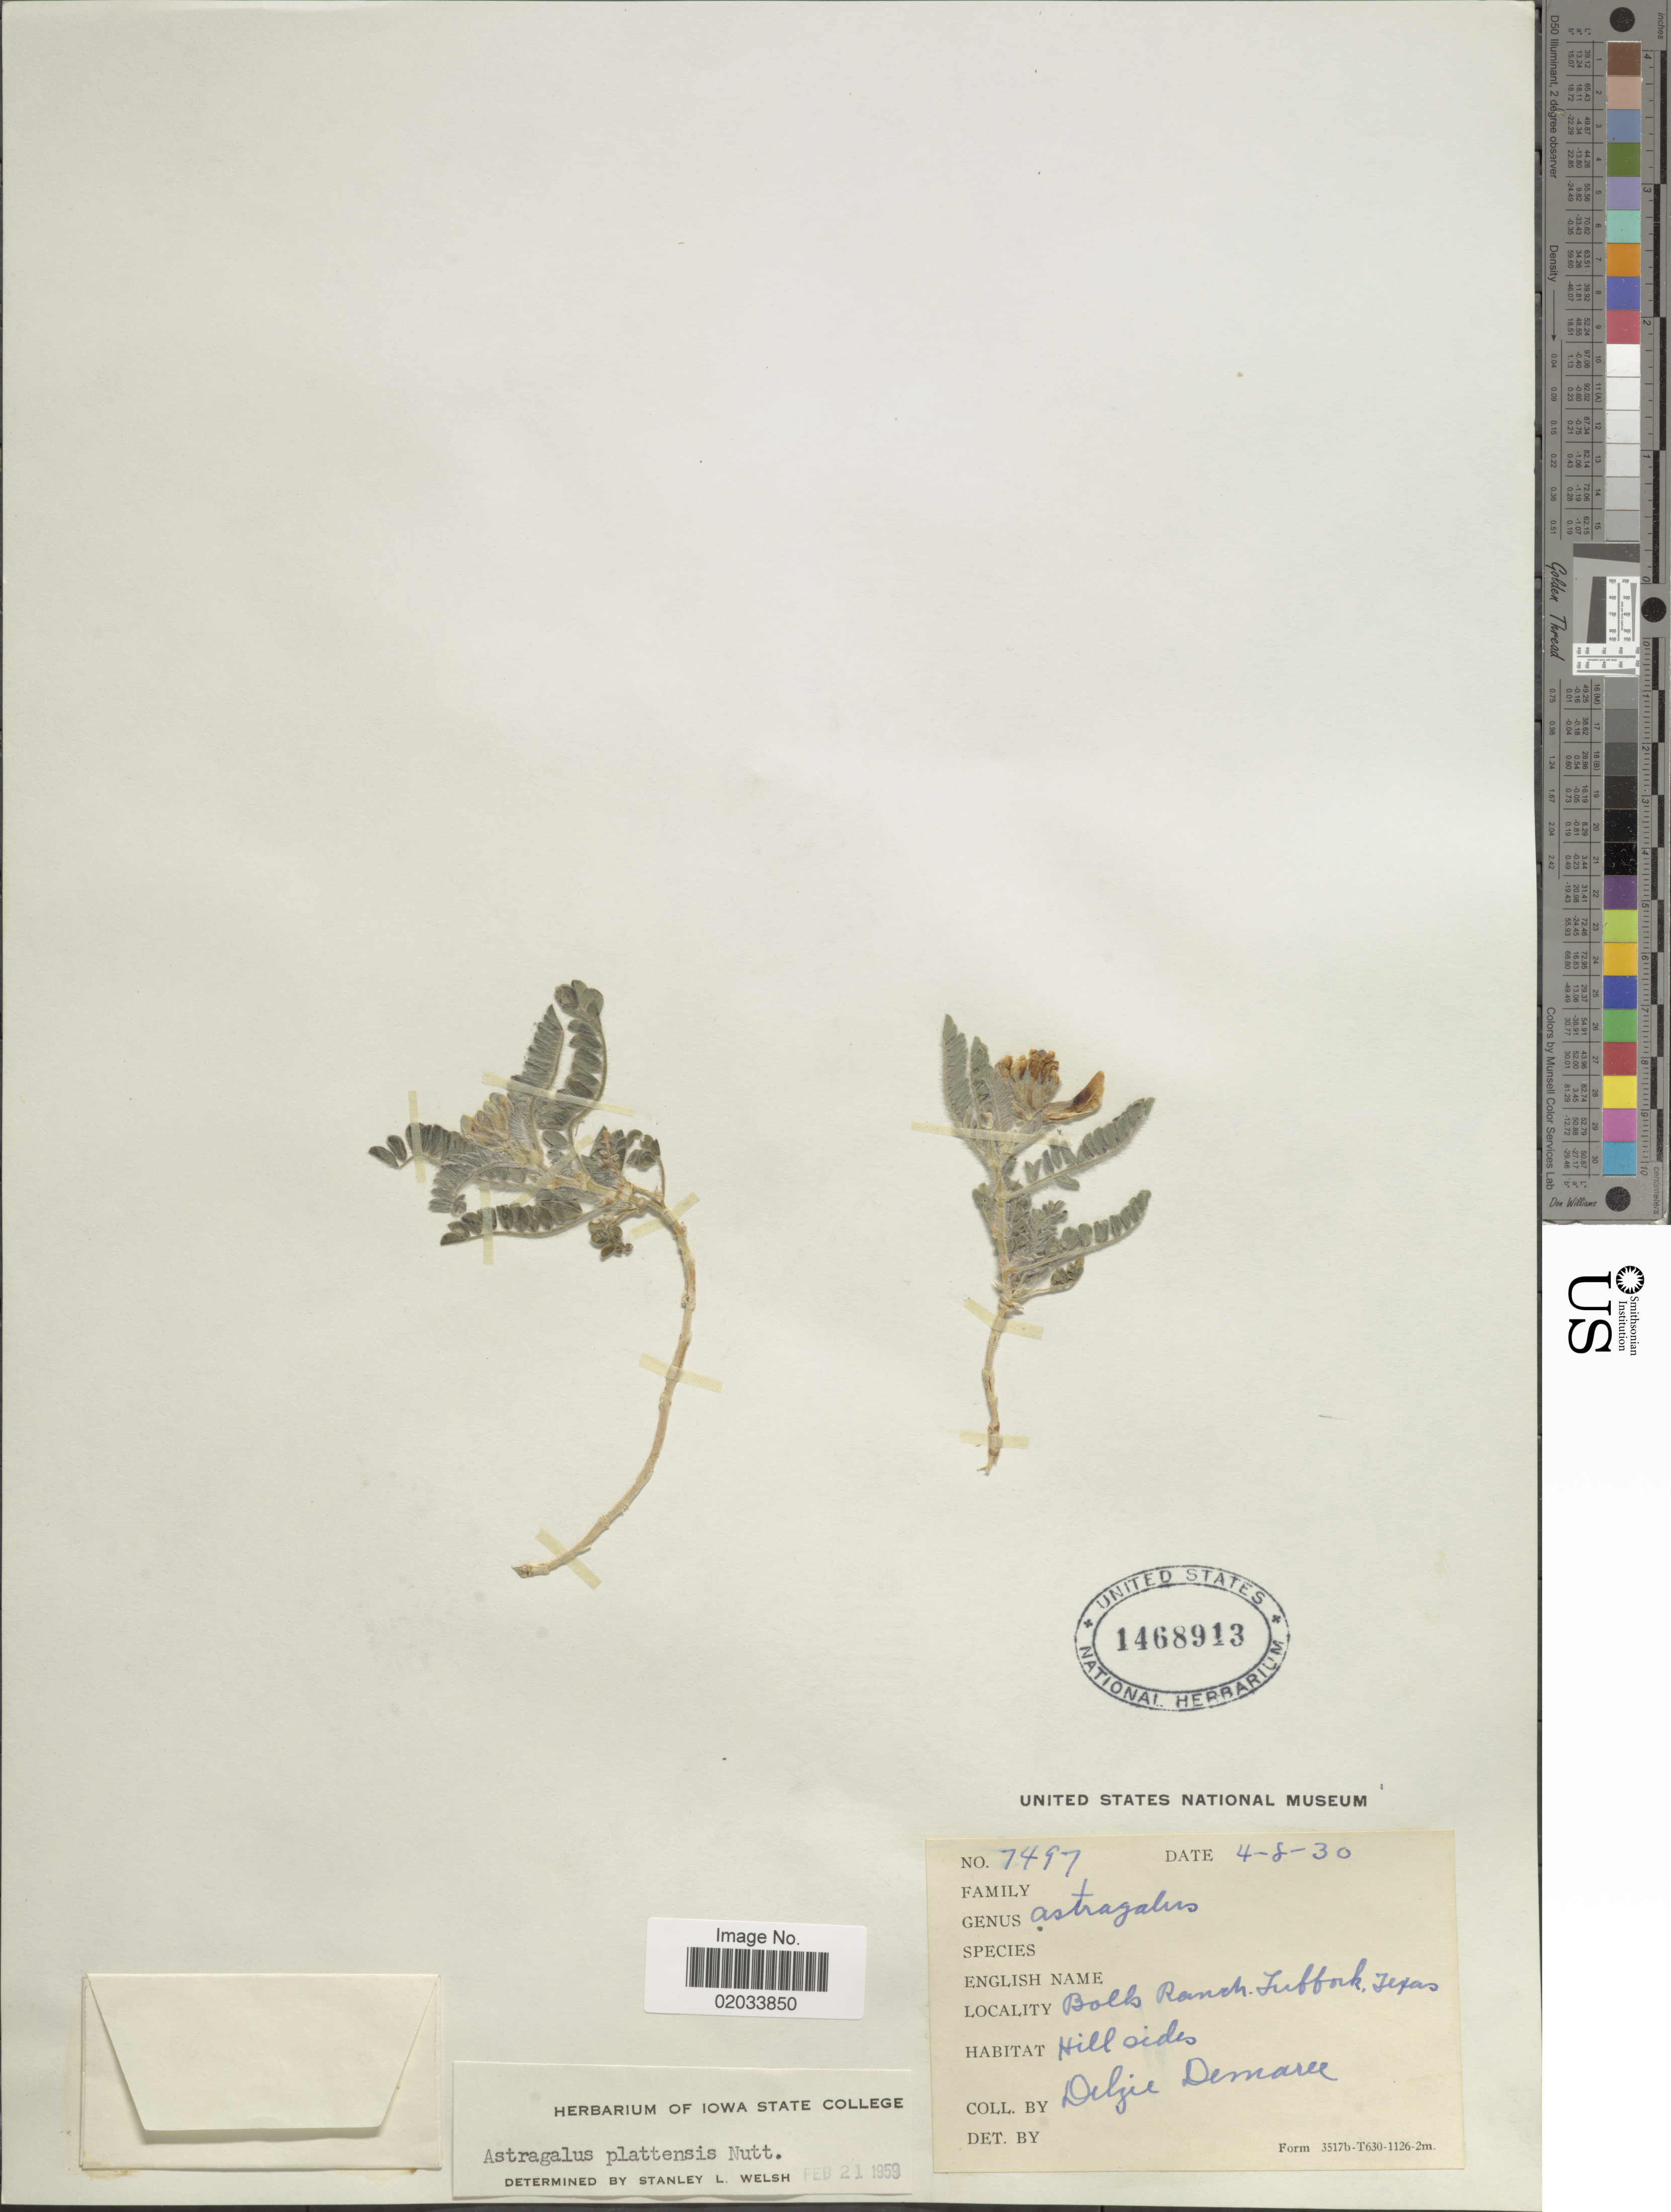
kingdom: Plantae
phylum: Tracheophyta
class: Magnoliopsida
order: Fabales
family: Fabaceae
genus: Astragalus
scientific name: Astragalus plattensis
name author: Nutt. ex Torr. & A. Gray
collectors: D. Demaree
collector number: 7497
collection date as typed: Transcribed d/m/y: 8/4/30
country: United States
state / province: Texas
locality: Bolls Ranch, Lubbock, Hill sides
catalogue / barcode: US 1468913